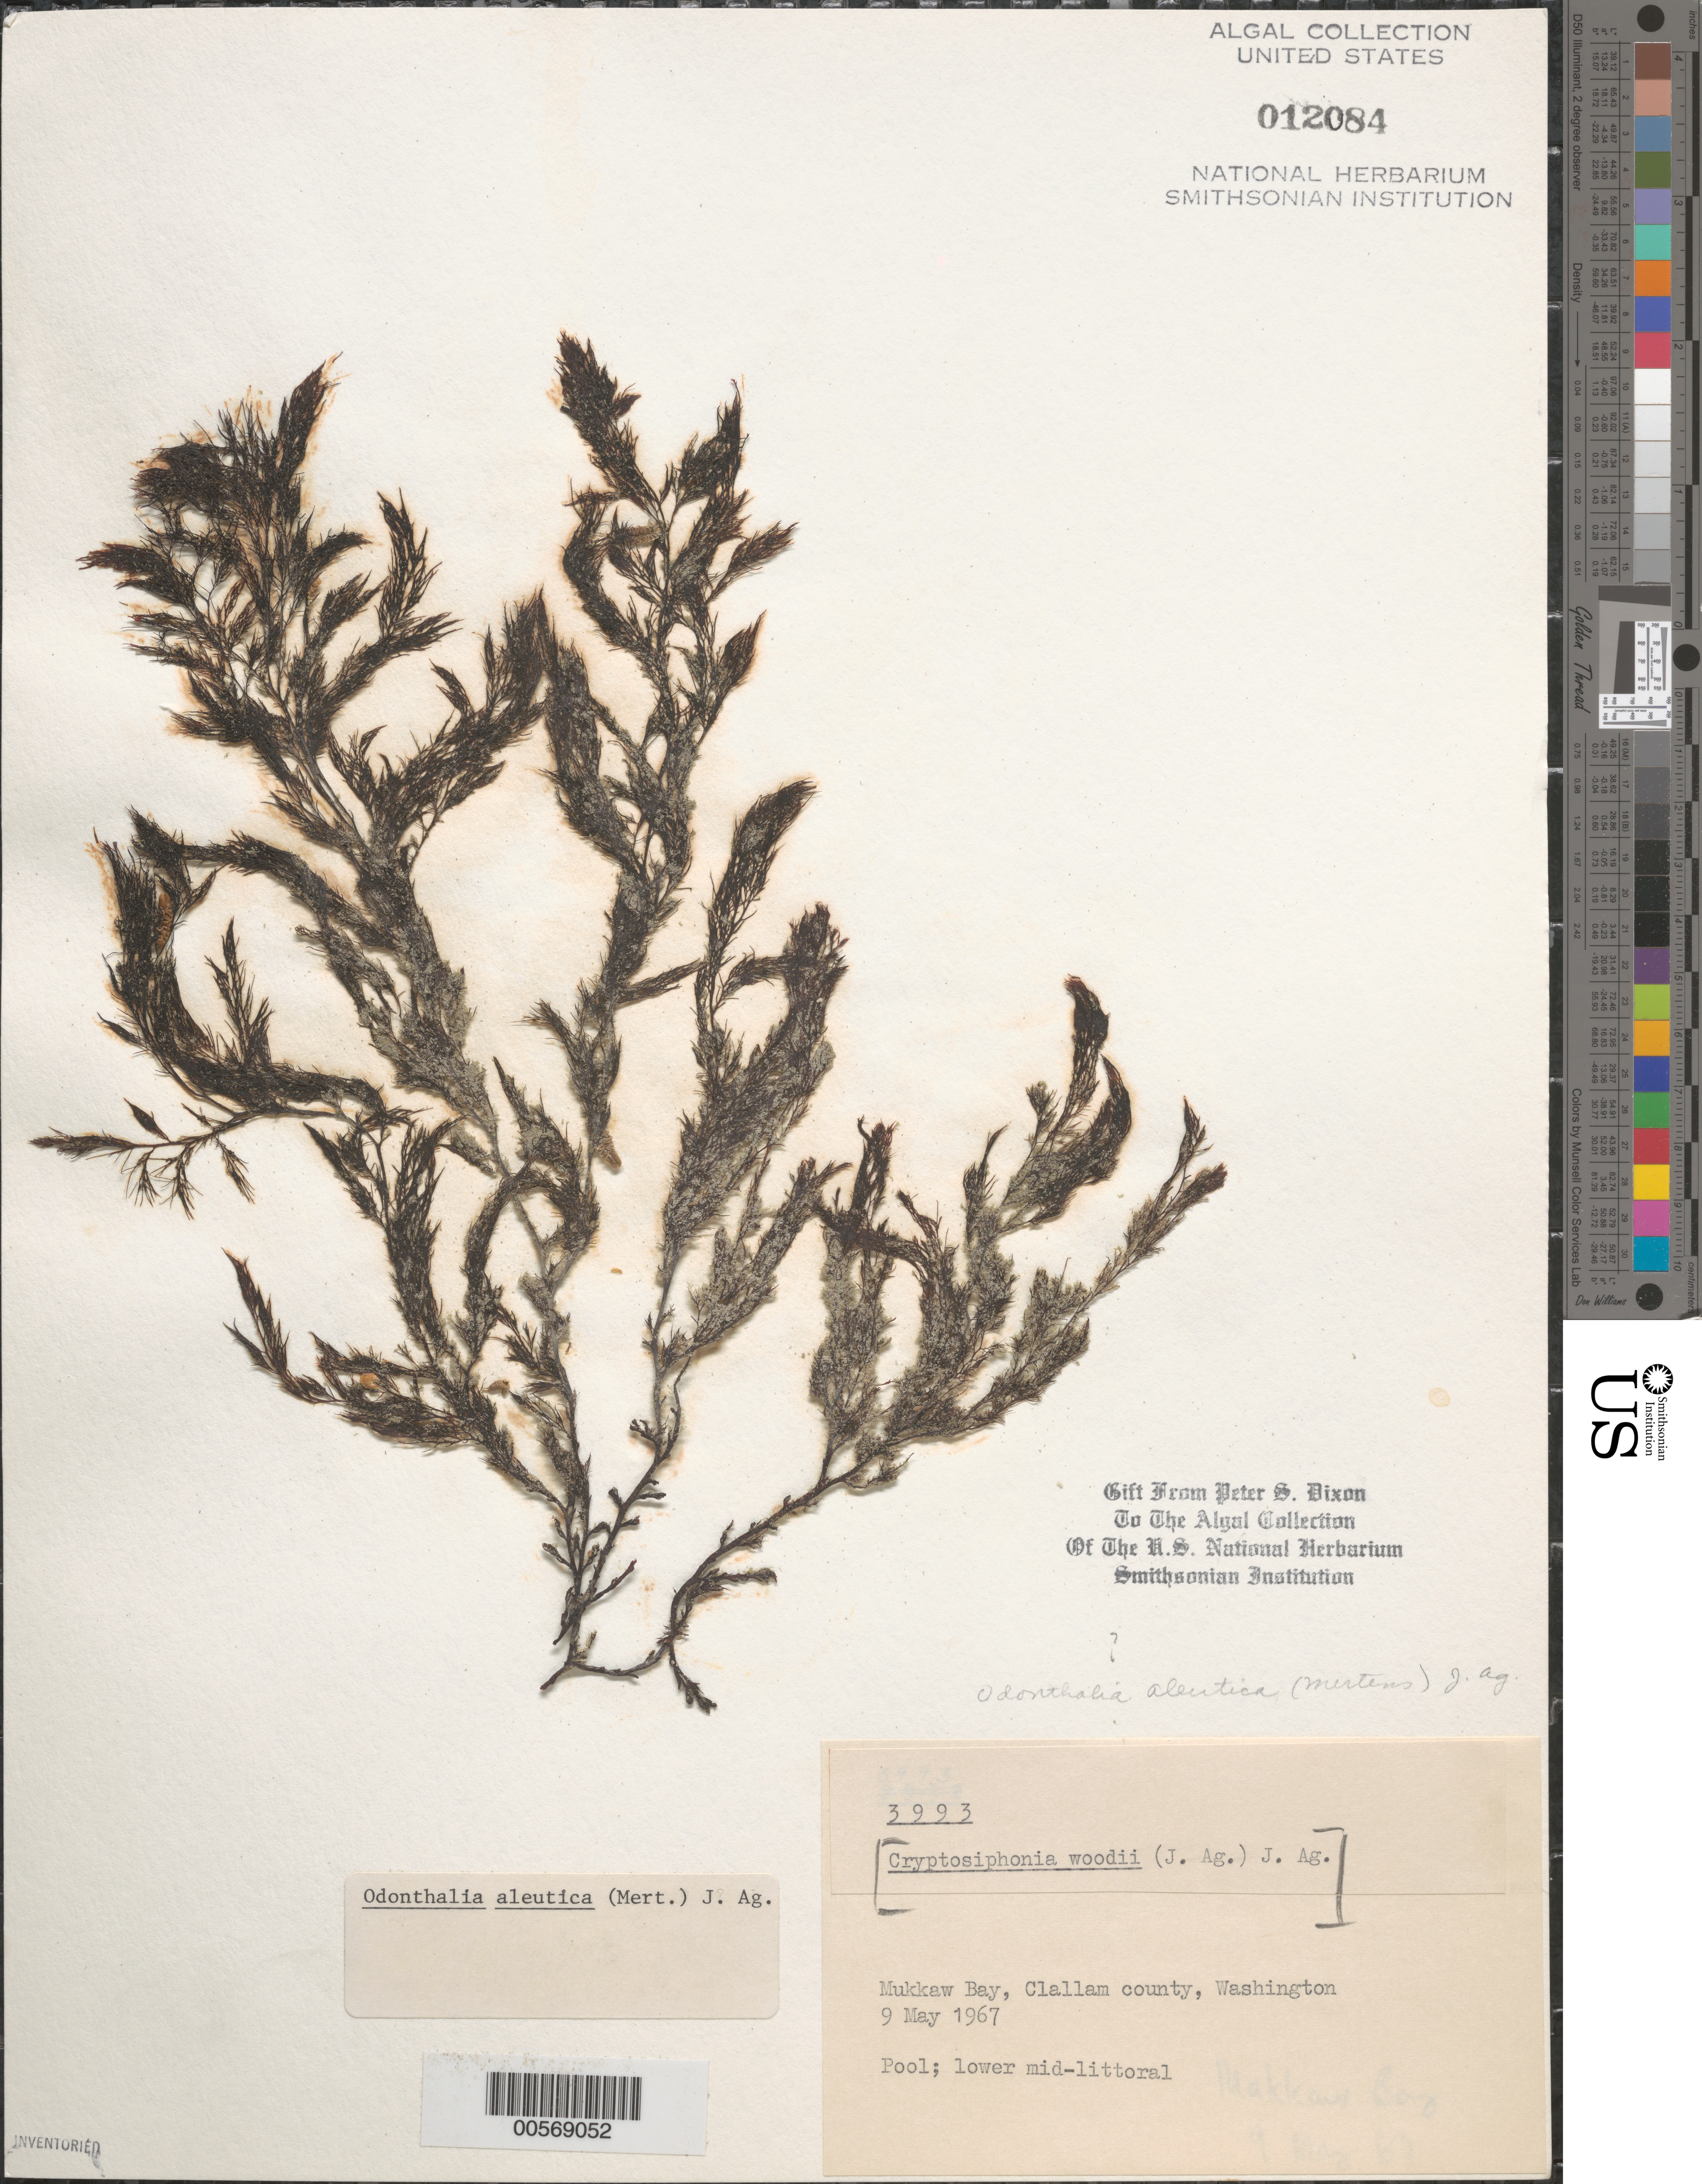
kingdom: Plantae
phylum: Rhodophyta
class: Florideophyceae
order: Ceramiales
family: Rhodomelaceae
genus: Odonthalia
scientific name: Odonthalia floccosa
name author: (Esper) Falkenb.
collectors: P. S. Dixon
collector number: PSD 3993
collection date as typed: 09 May 1967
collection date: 1967-05-09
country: United States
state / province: Washington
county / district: Clallam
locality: Mukkaw Bay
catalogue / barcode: US 12084